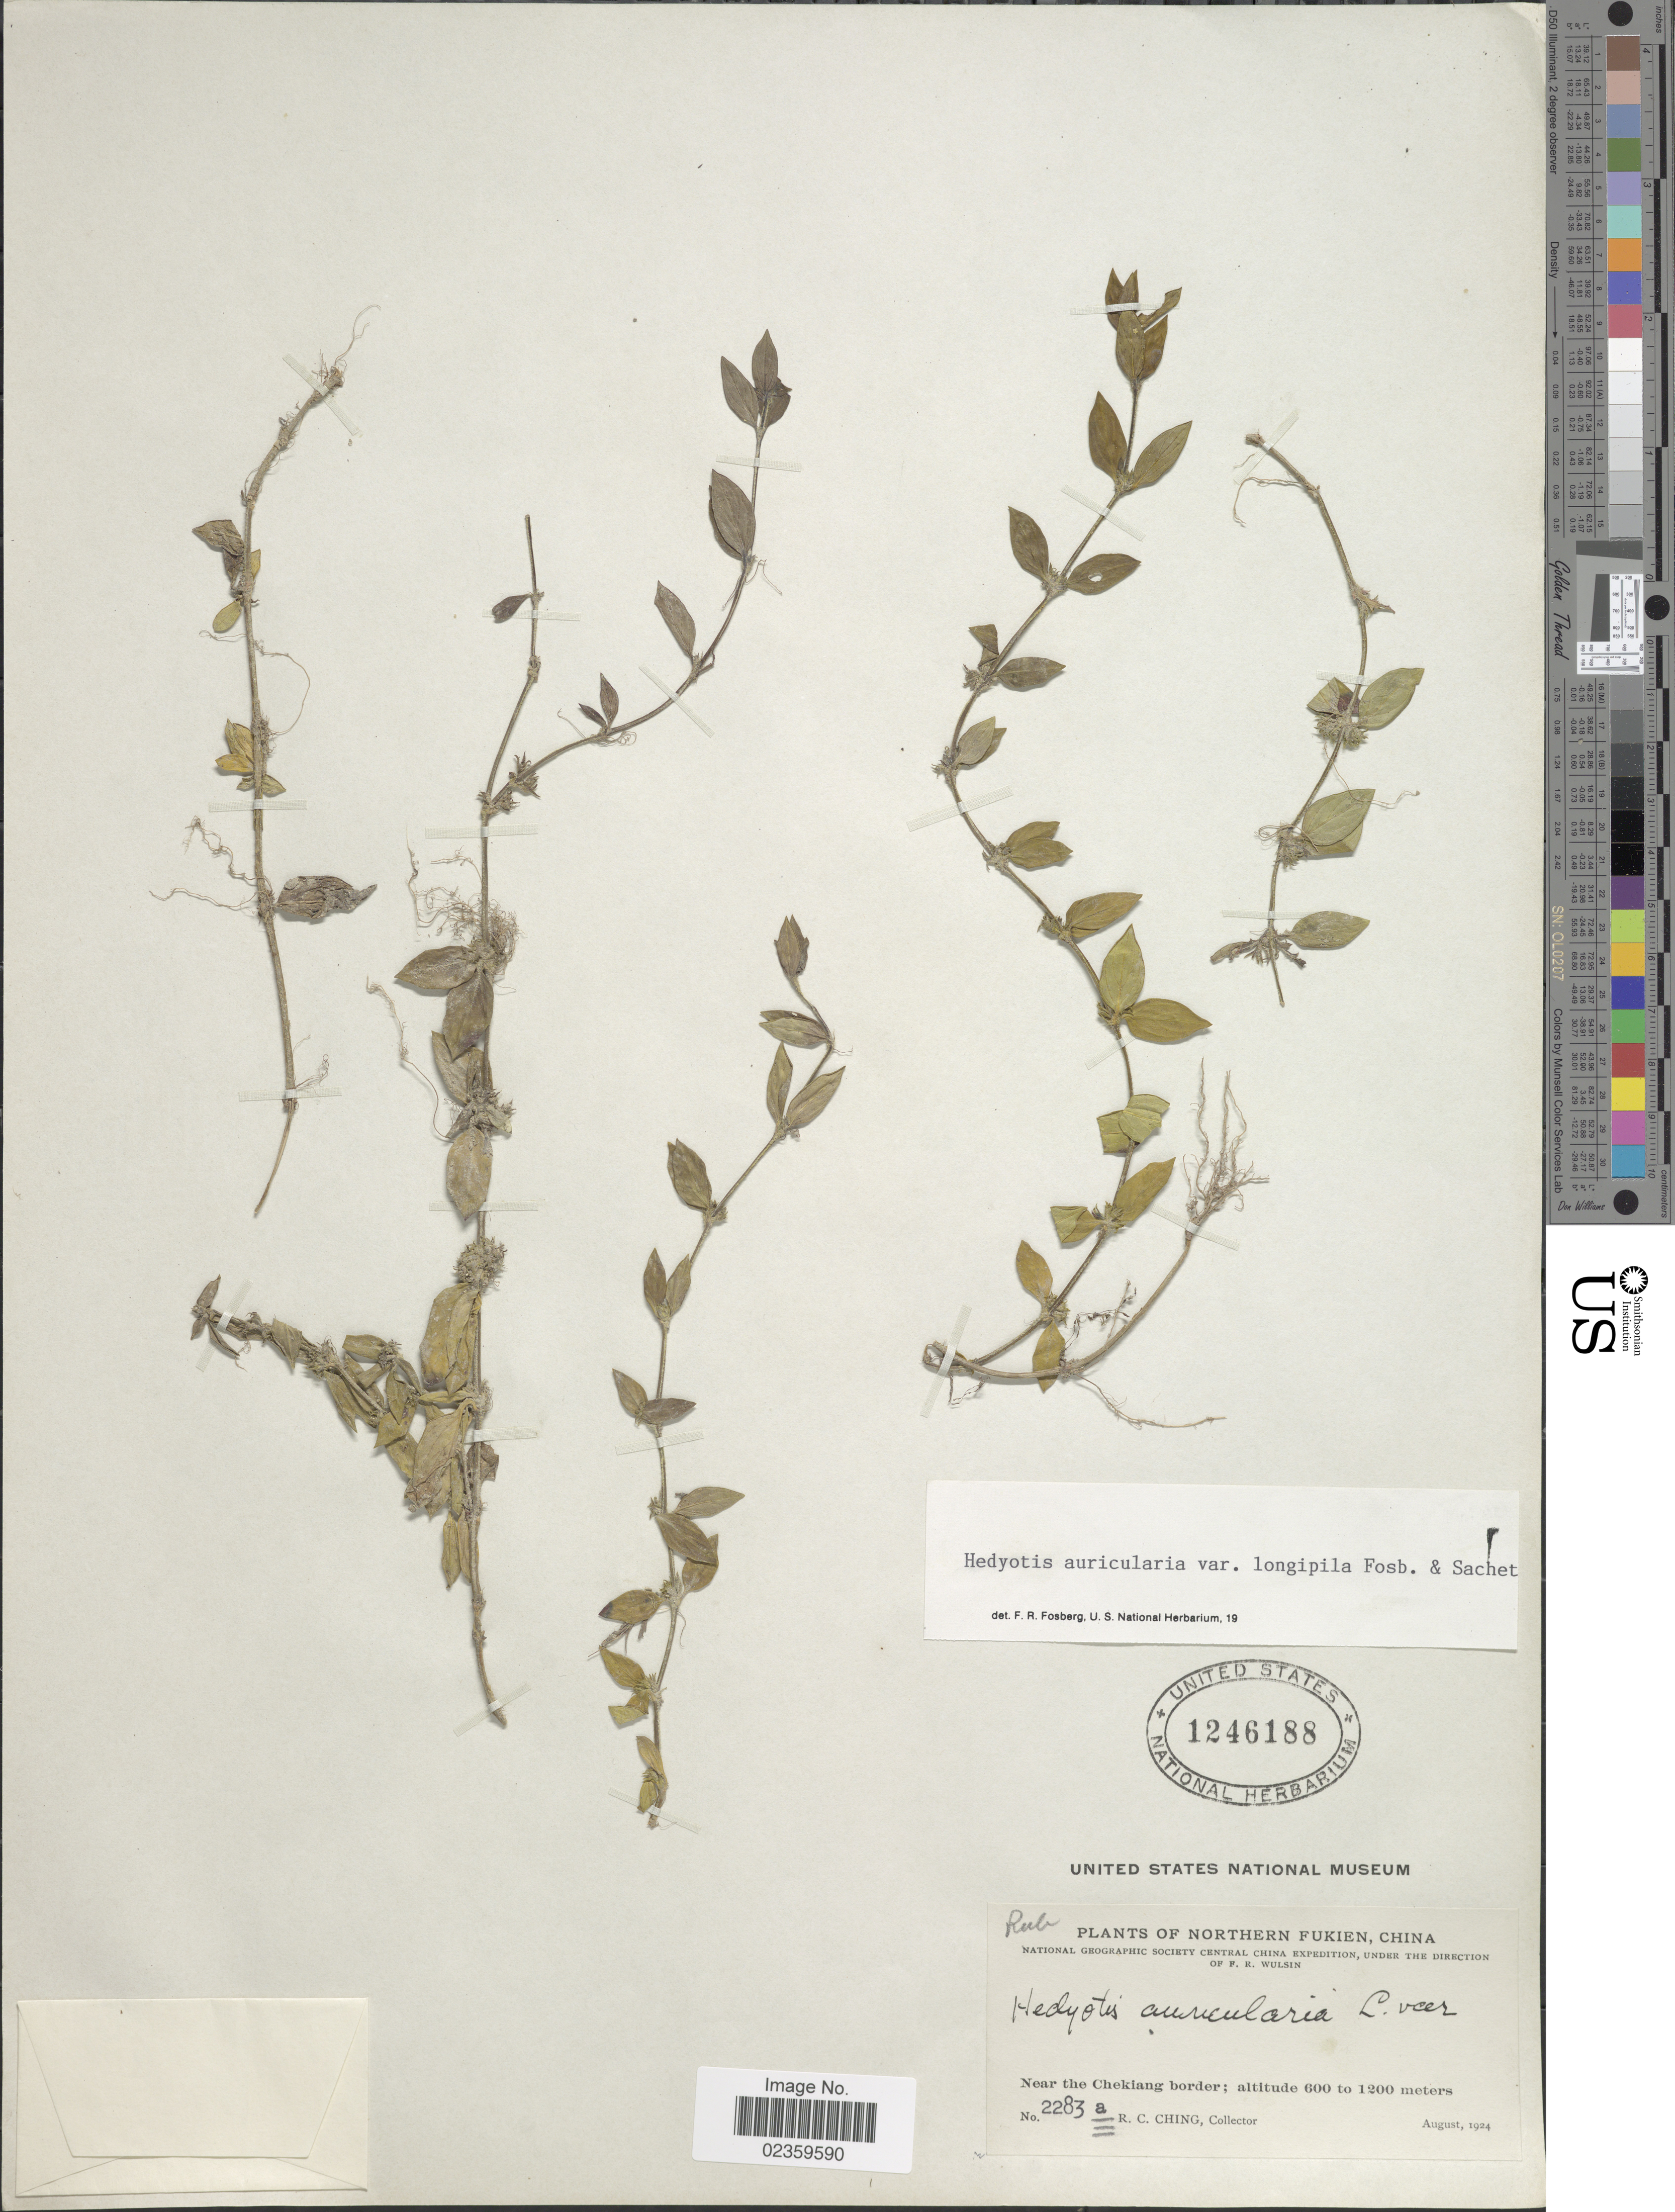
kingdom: Plantae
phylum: Tracheophyta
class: Magnoliopsida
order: Gentianales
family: Rubiaceae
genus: Exallage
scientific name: Exallage auricularia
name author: (L.) Bremek.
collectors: R. C. Ching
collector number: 2283a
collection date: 1924-08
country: China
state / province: Fujian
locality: Northern Fukien, China. Near the Chekiang border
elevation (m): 600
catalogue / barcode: US 1246188